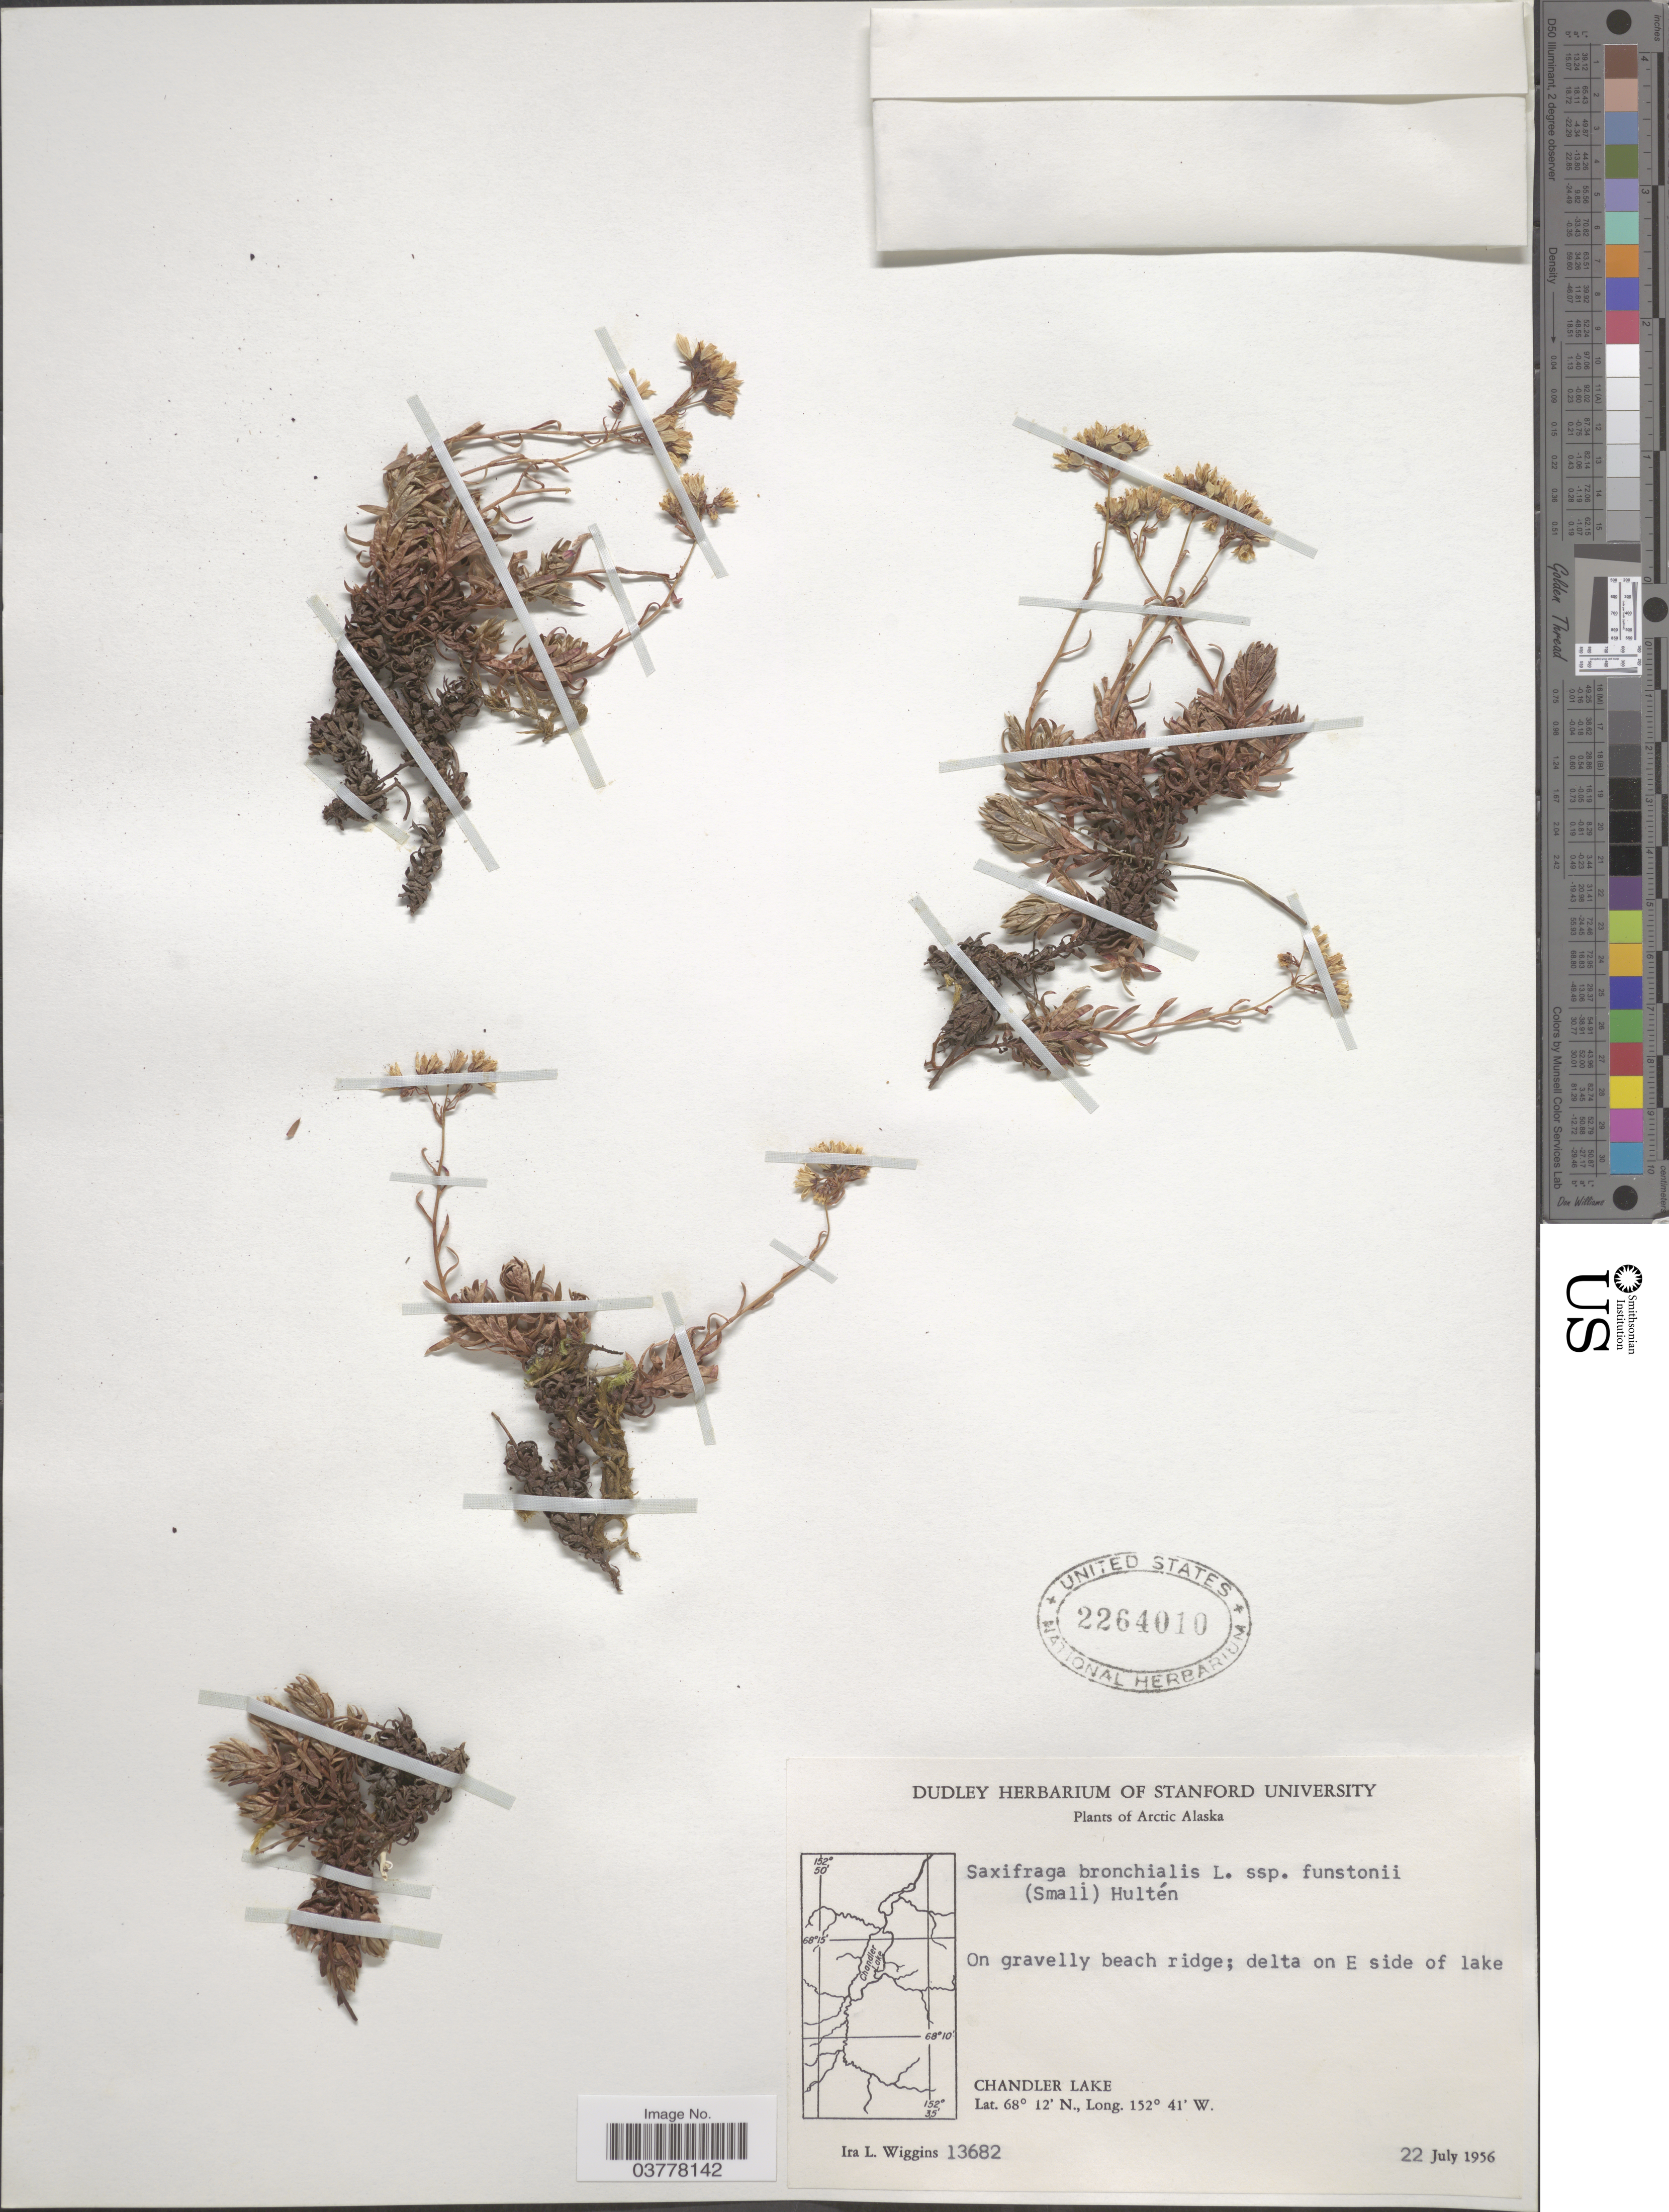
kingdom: Plantae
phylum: Tracheophyta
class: Magnoliopsida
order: Saxifragales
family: Saxifragaceae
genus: Saxifraga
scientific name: Saxifraga bronchialis subsp. funstonii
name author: (Small) Hultén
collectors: I. L. Wiggins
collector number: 13682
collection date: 1956-07-22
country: United States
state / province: Alaska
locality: Arctic Alaska. On gravelly beach ridge; delta on E side of lake. Chandler Lake.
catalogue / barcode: US 2264010